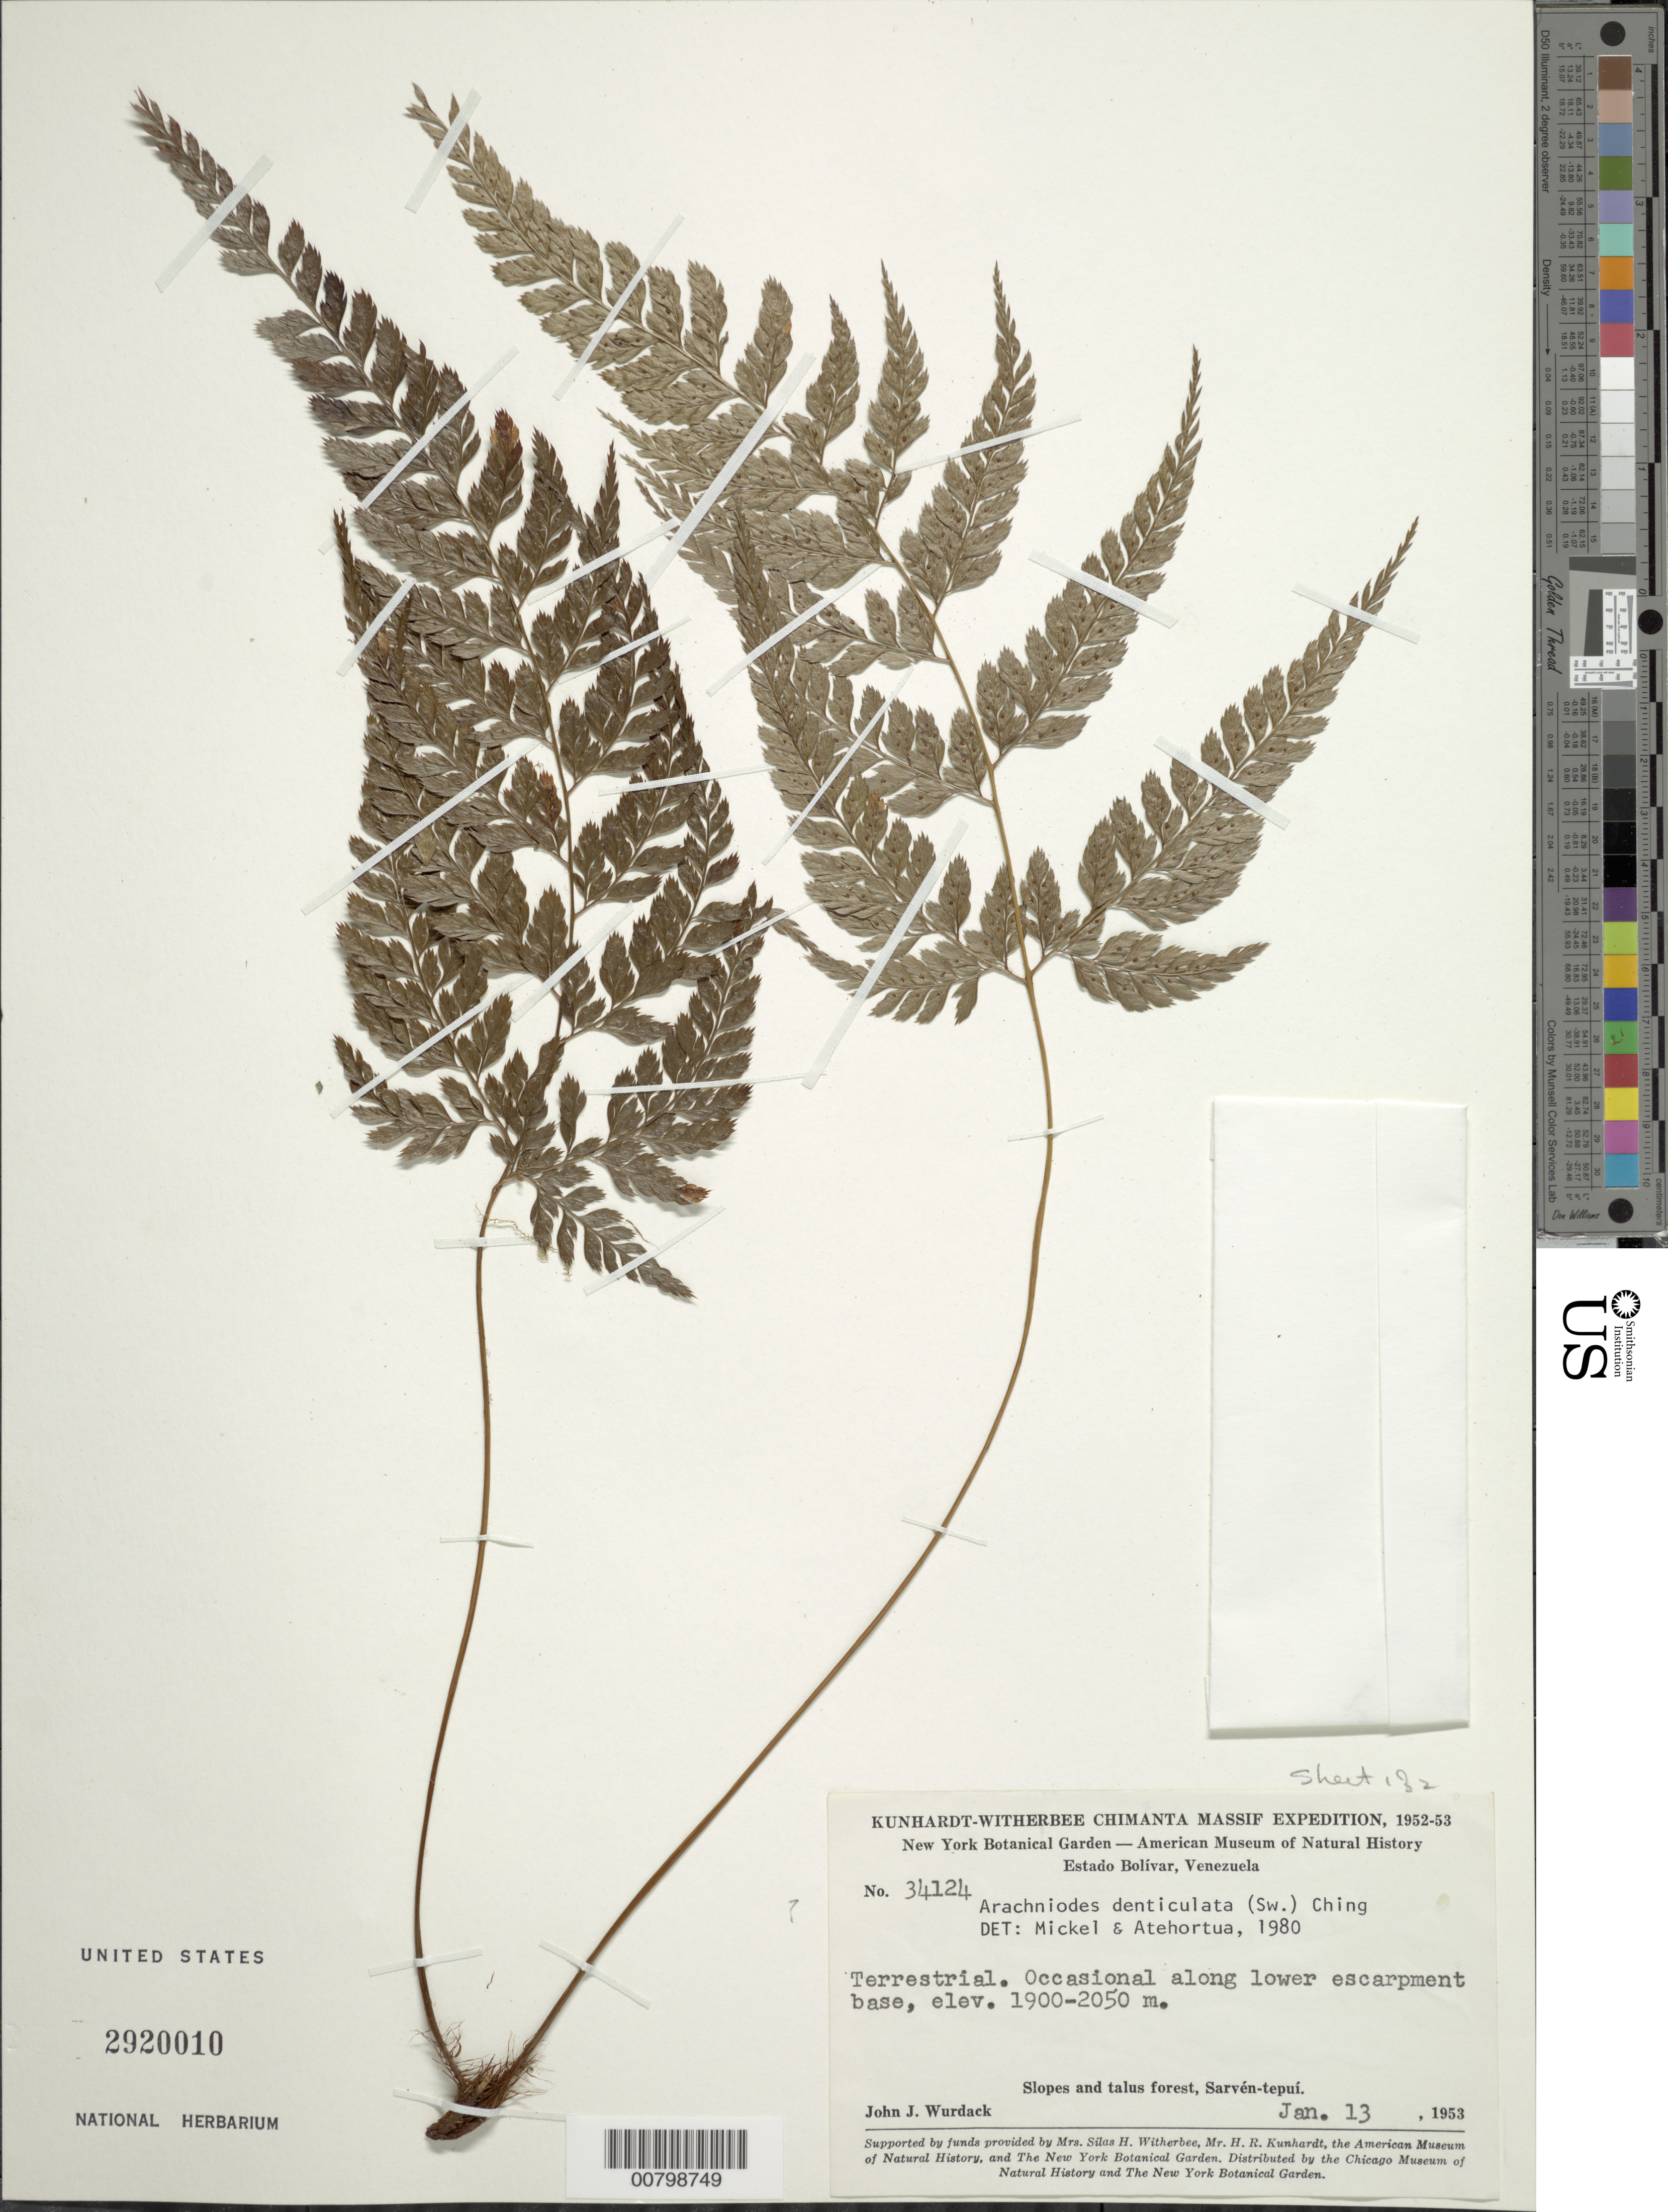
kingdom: Plantae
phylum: Tracheophyta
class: Polypodiopsida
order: Polypodiales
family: Dryopteridaceae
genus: Arachniodes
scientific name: Arachniodes denticulata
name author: (Sw.) Ching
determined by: Mickel, J. T.; Atehortúa, L. G.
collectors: J. J. Wurdack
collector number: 34124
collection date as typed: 13-Jan-53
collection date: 1953-01-13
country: Venezuela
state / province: Bolívar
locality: Sarvén-tepuí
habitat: Slopes and talus forest; along lower escarpment base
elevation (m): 1900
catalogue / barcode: US 2920010